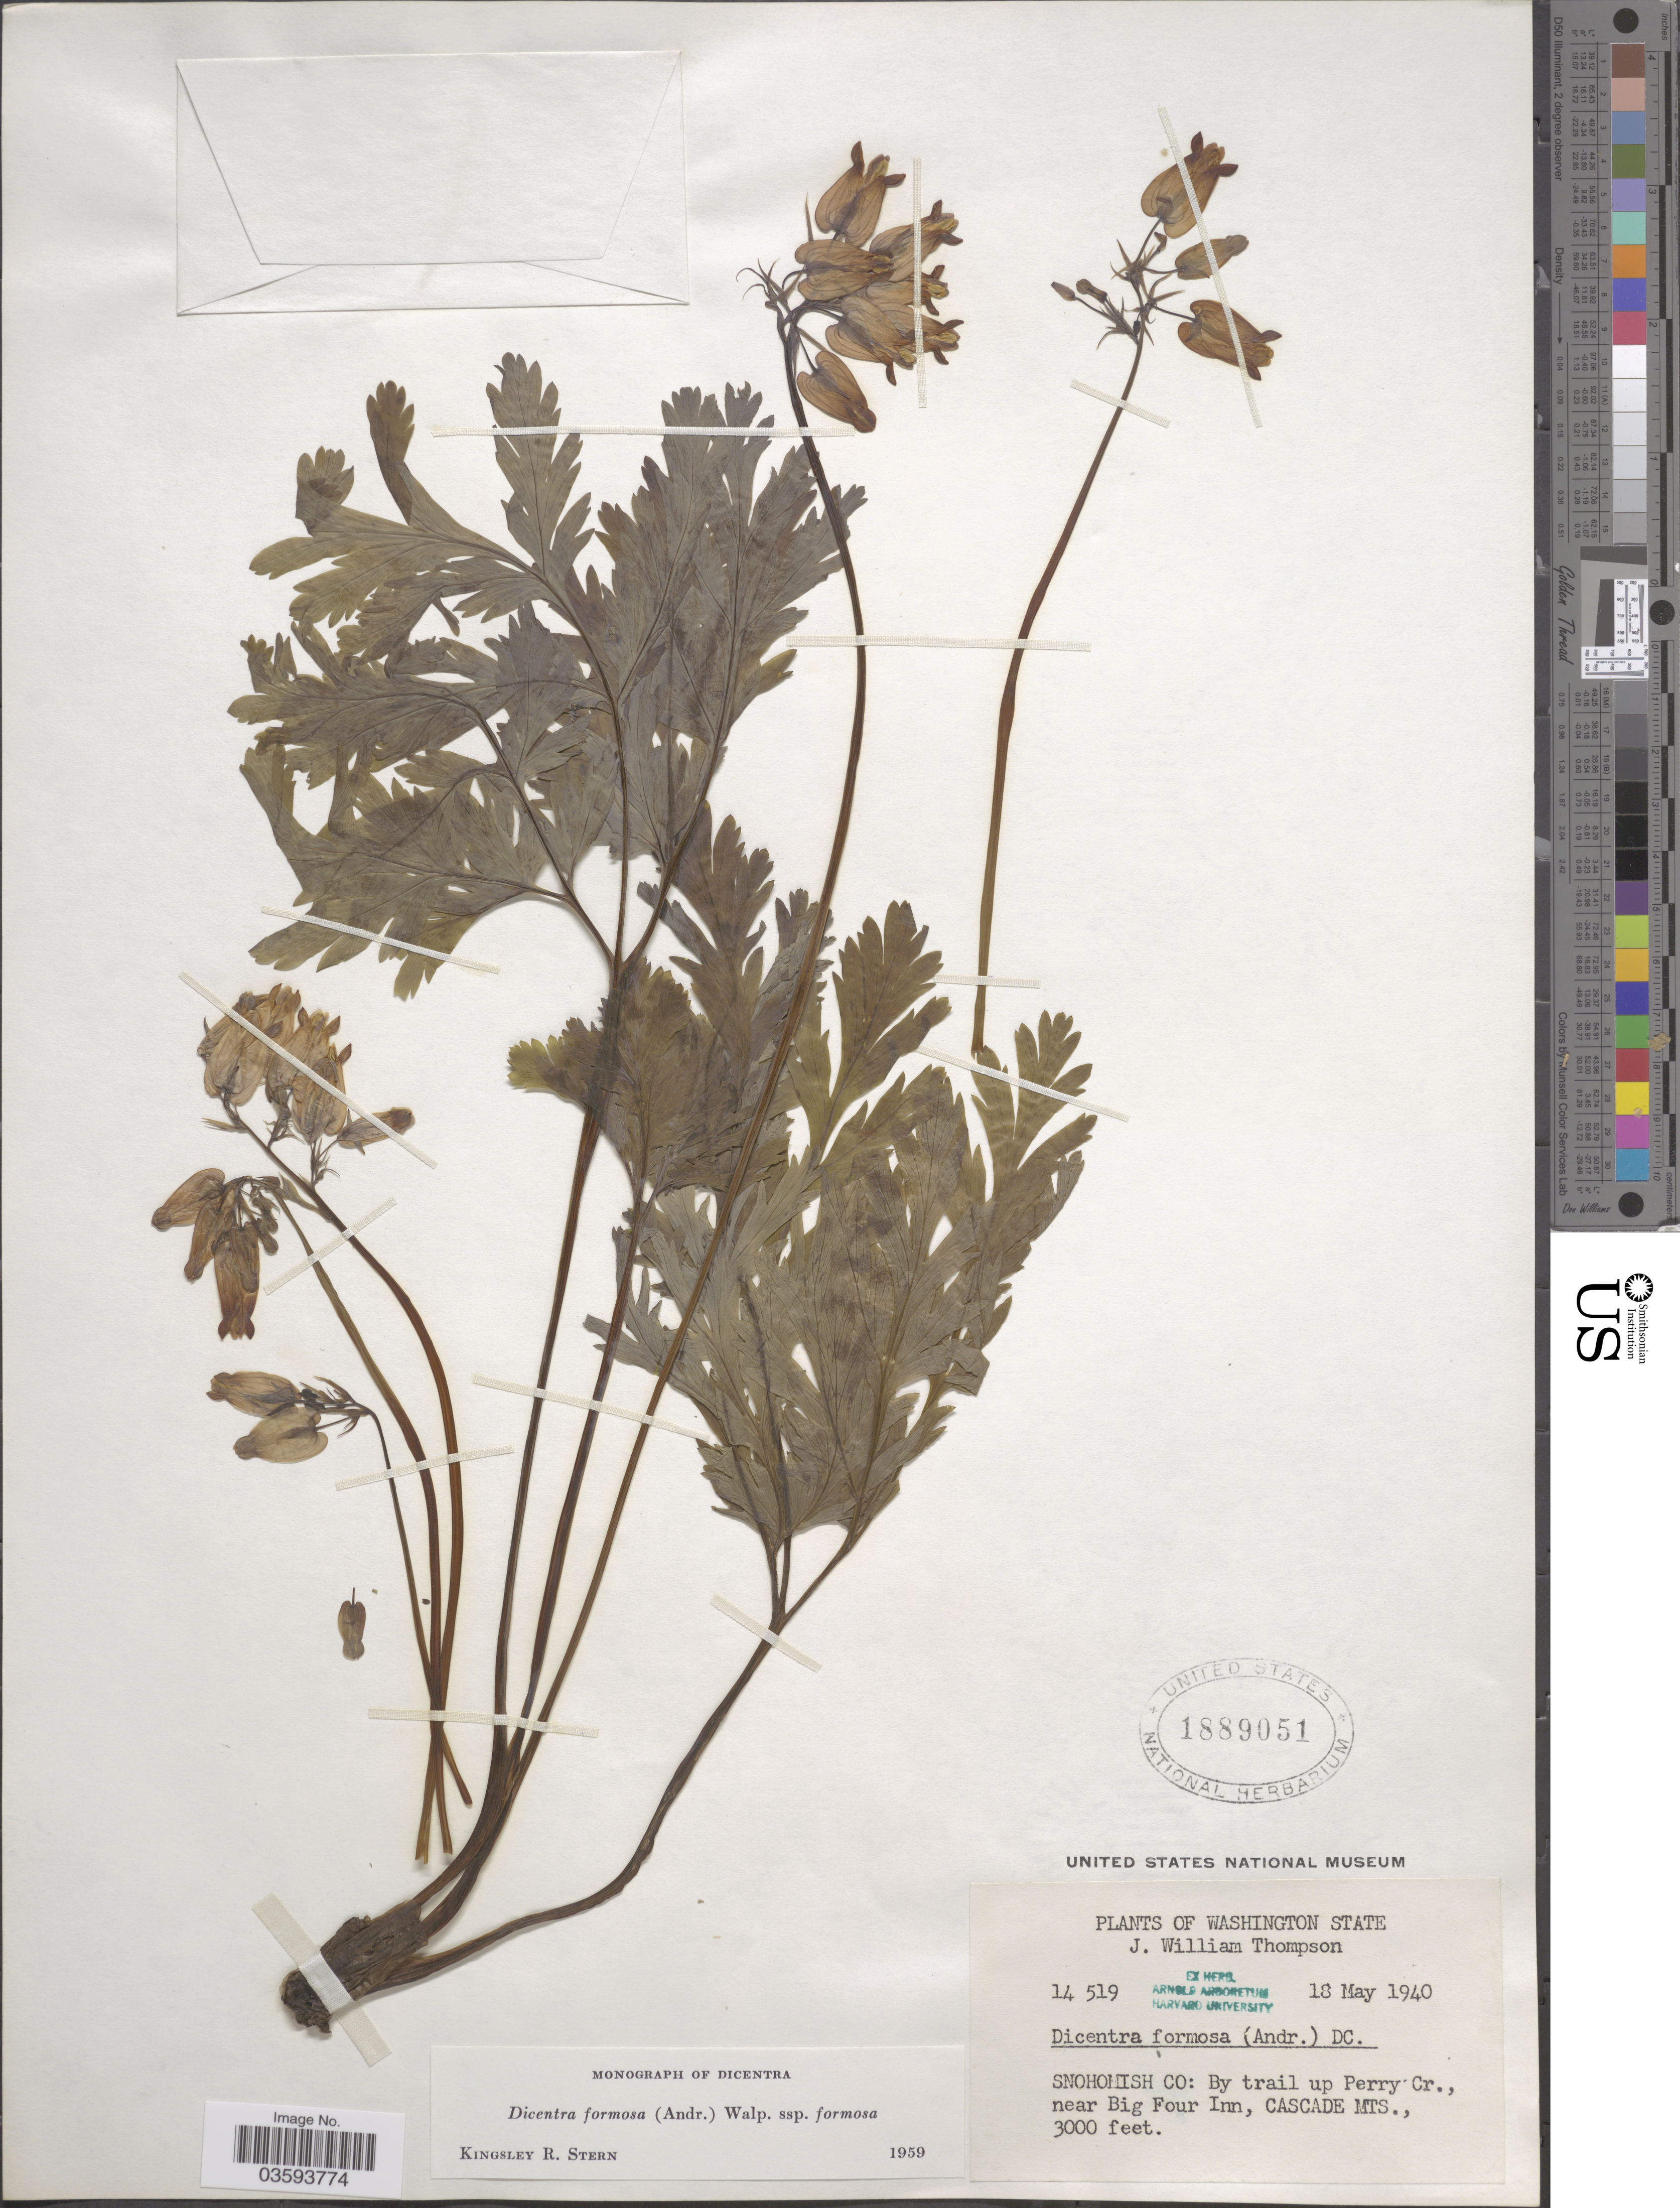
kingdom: Plantae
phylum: Tracheophyta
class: Magnoliopsida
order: Ranunculales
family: Papaveraceae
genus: Dicentra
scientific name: Dicentra formosa subsp. formosa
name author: (Haw.) Walp.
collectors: J. W. Thompson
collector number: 14519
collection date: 1940-05-18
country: United States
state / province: Washington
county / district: Snohomish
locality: Snohomish Co: By trail up Perry Cr., near Big Four Inn, Cascade Mts.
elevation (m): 914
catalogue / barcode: US 1889051